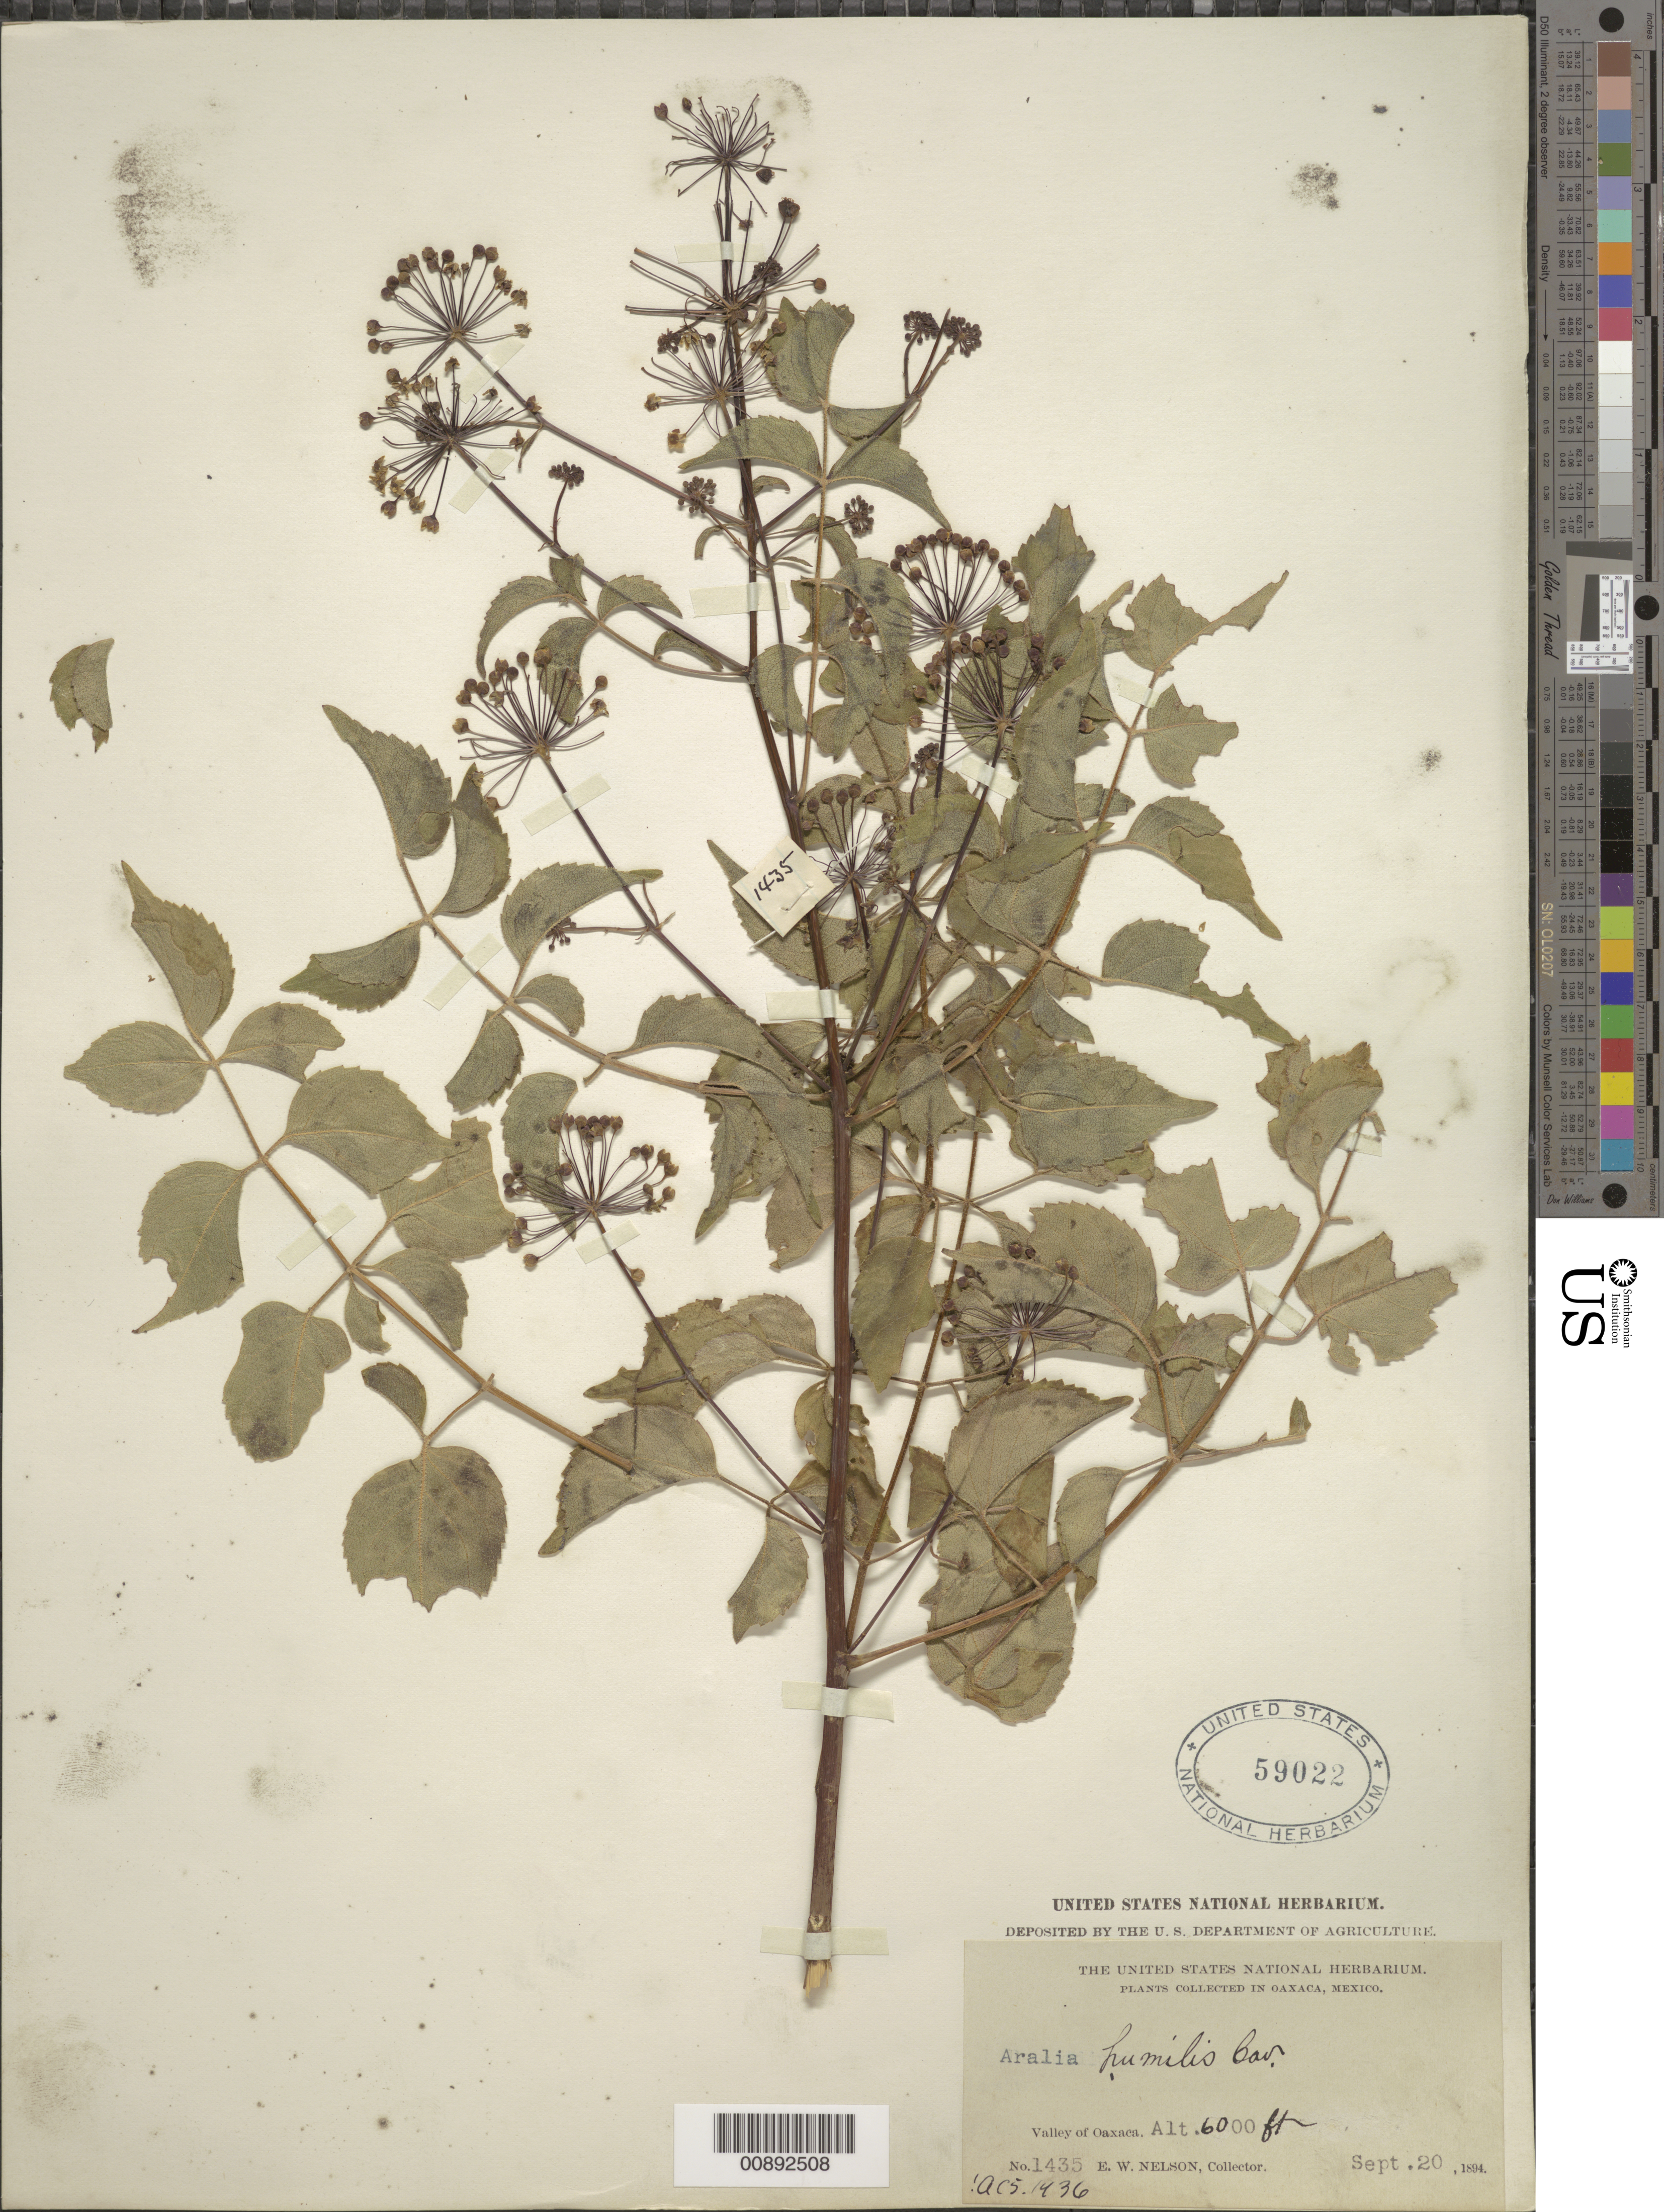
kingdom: Plantae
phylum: Tracheophyta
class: Magnoliopsida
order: Apiales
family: Araliaceae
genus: Aralia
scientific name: Aralia humilis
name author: Cav.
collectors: E. W. Nelson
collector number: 1435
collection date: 1894-09-20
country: Mexico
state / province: Oaxaca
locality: Valley of Oaxaca.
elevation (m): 1829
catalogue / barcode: US 59022